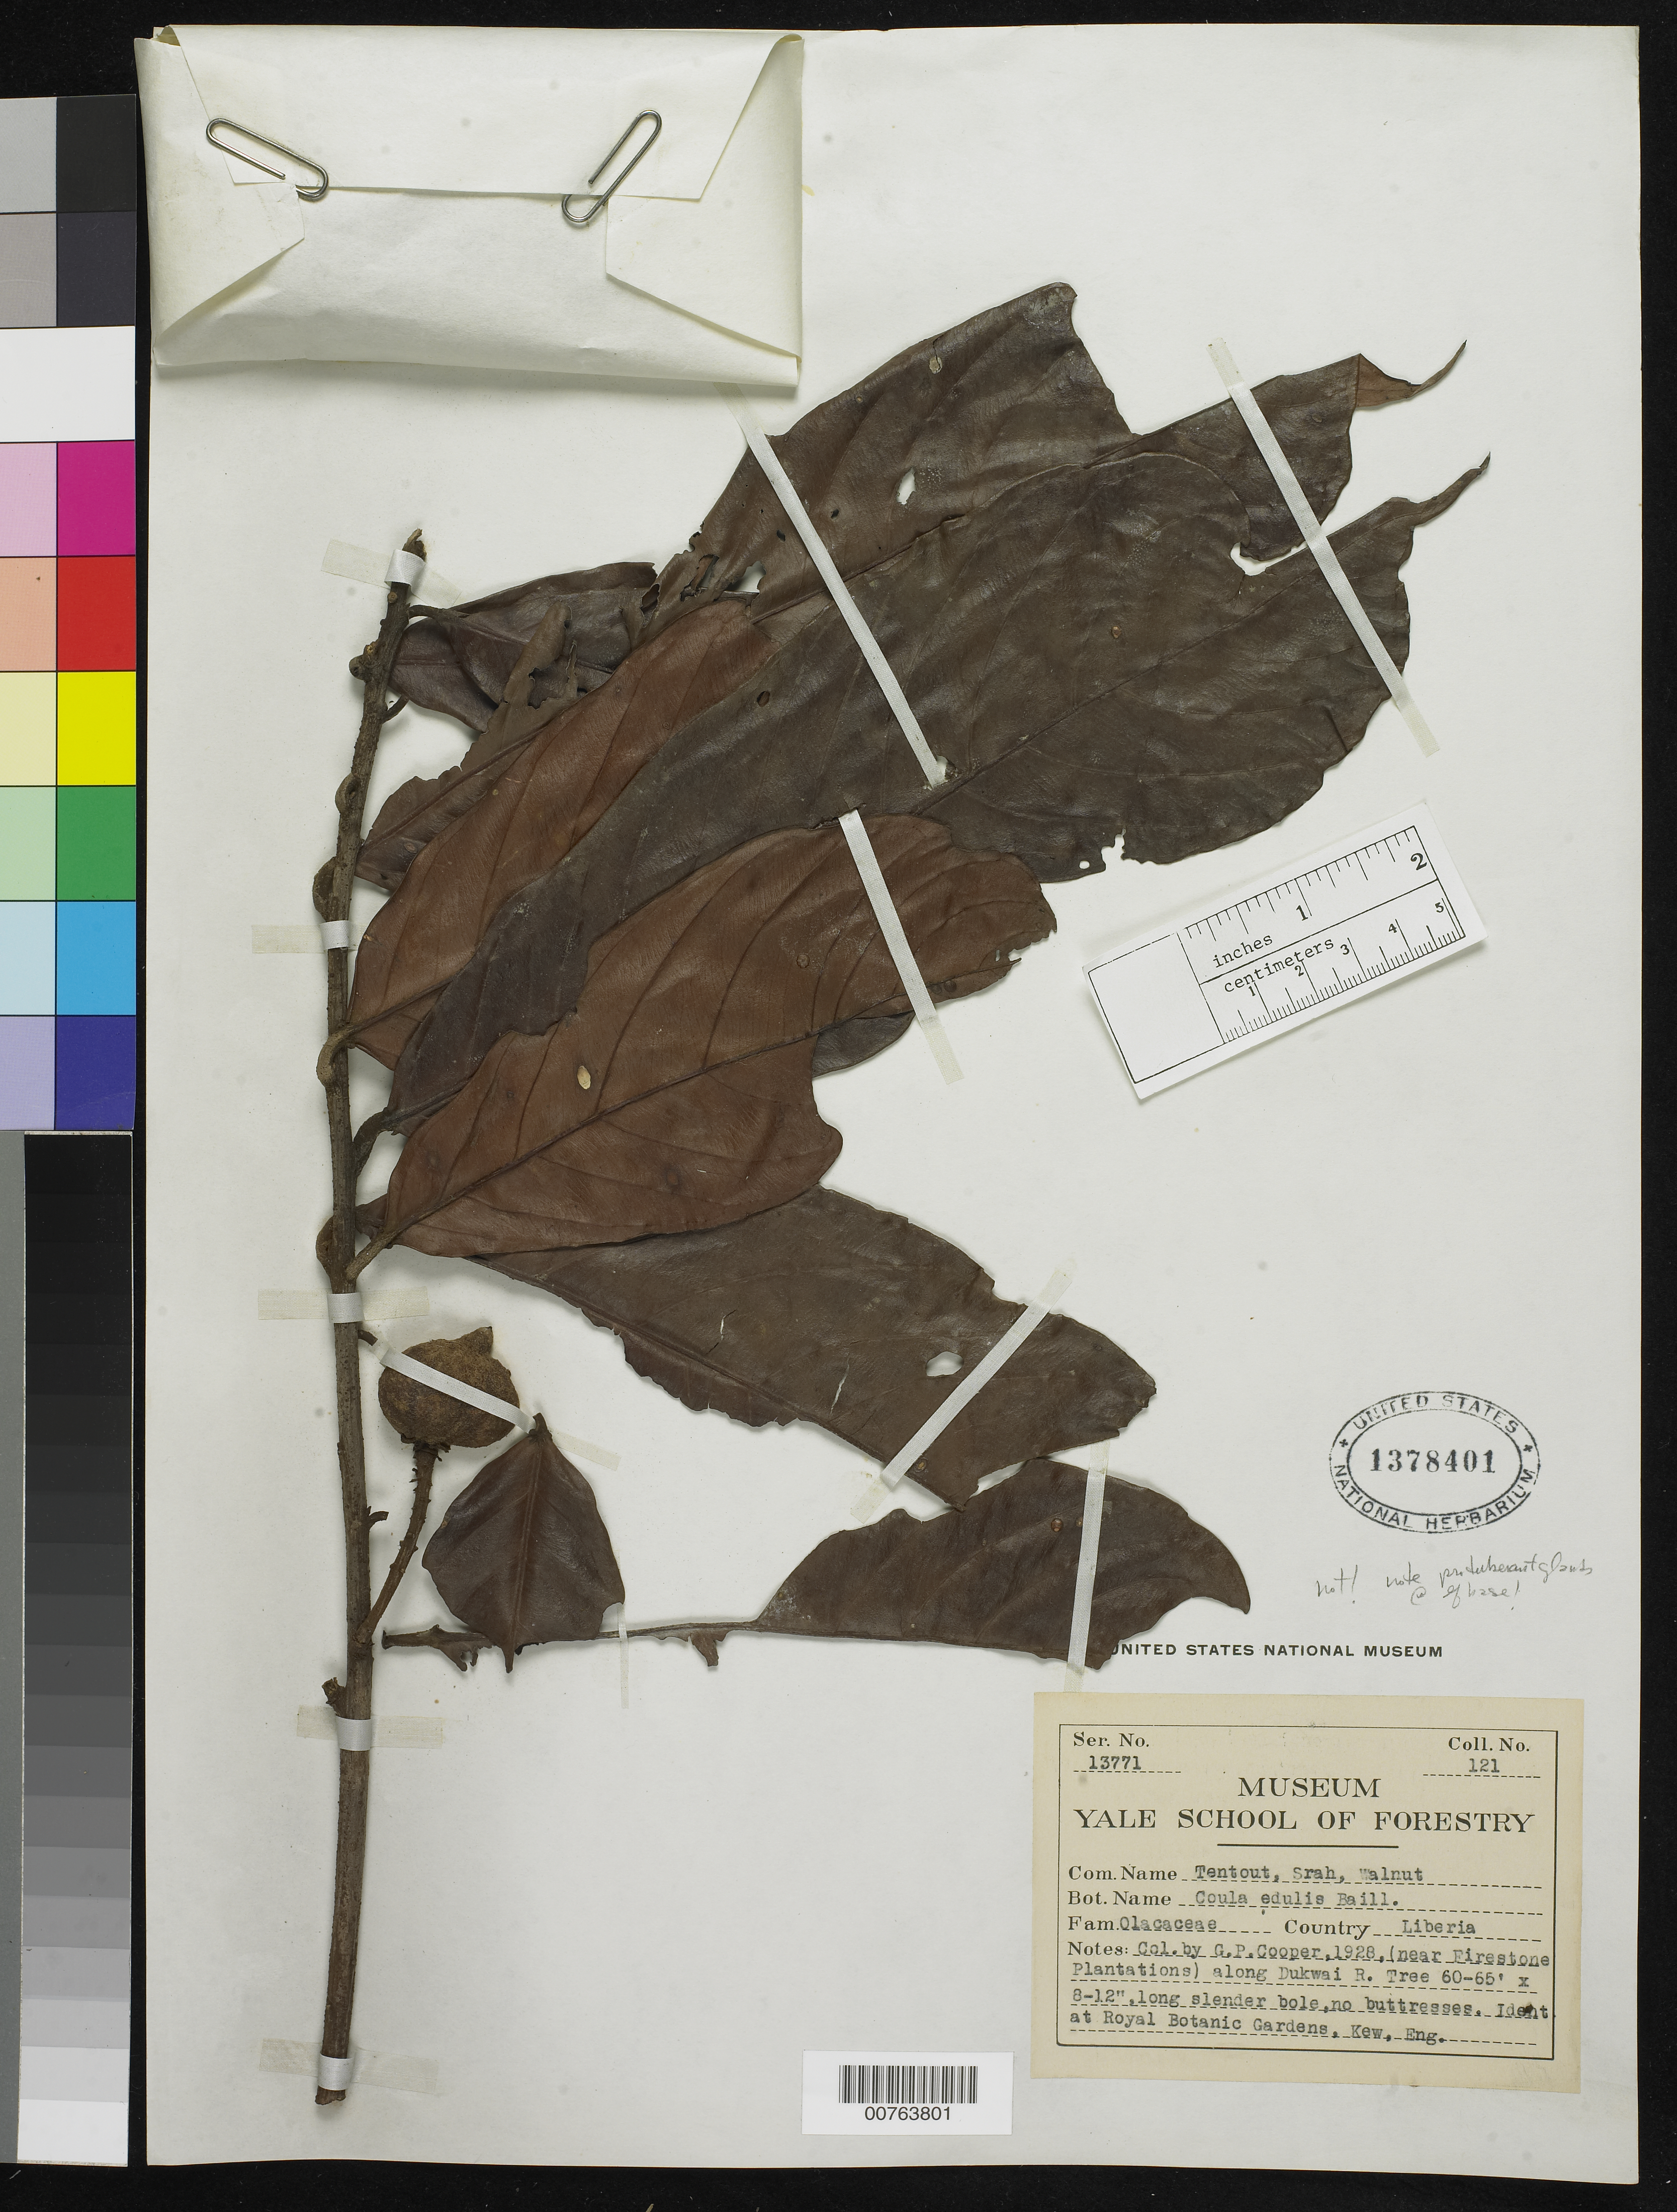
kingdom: Plantae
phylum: Tracheophyta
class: Magnoliopsida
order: Santalales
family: Coulaceae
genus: Coula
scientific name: Coula edulis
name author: Baill.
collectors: G. Cooper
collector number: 121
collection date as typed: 1928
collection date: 1928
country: Liberia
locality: (near Firestone Plantations) along Dukwai River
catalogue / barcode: US 1378401